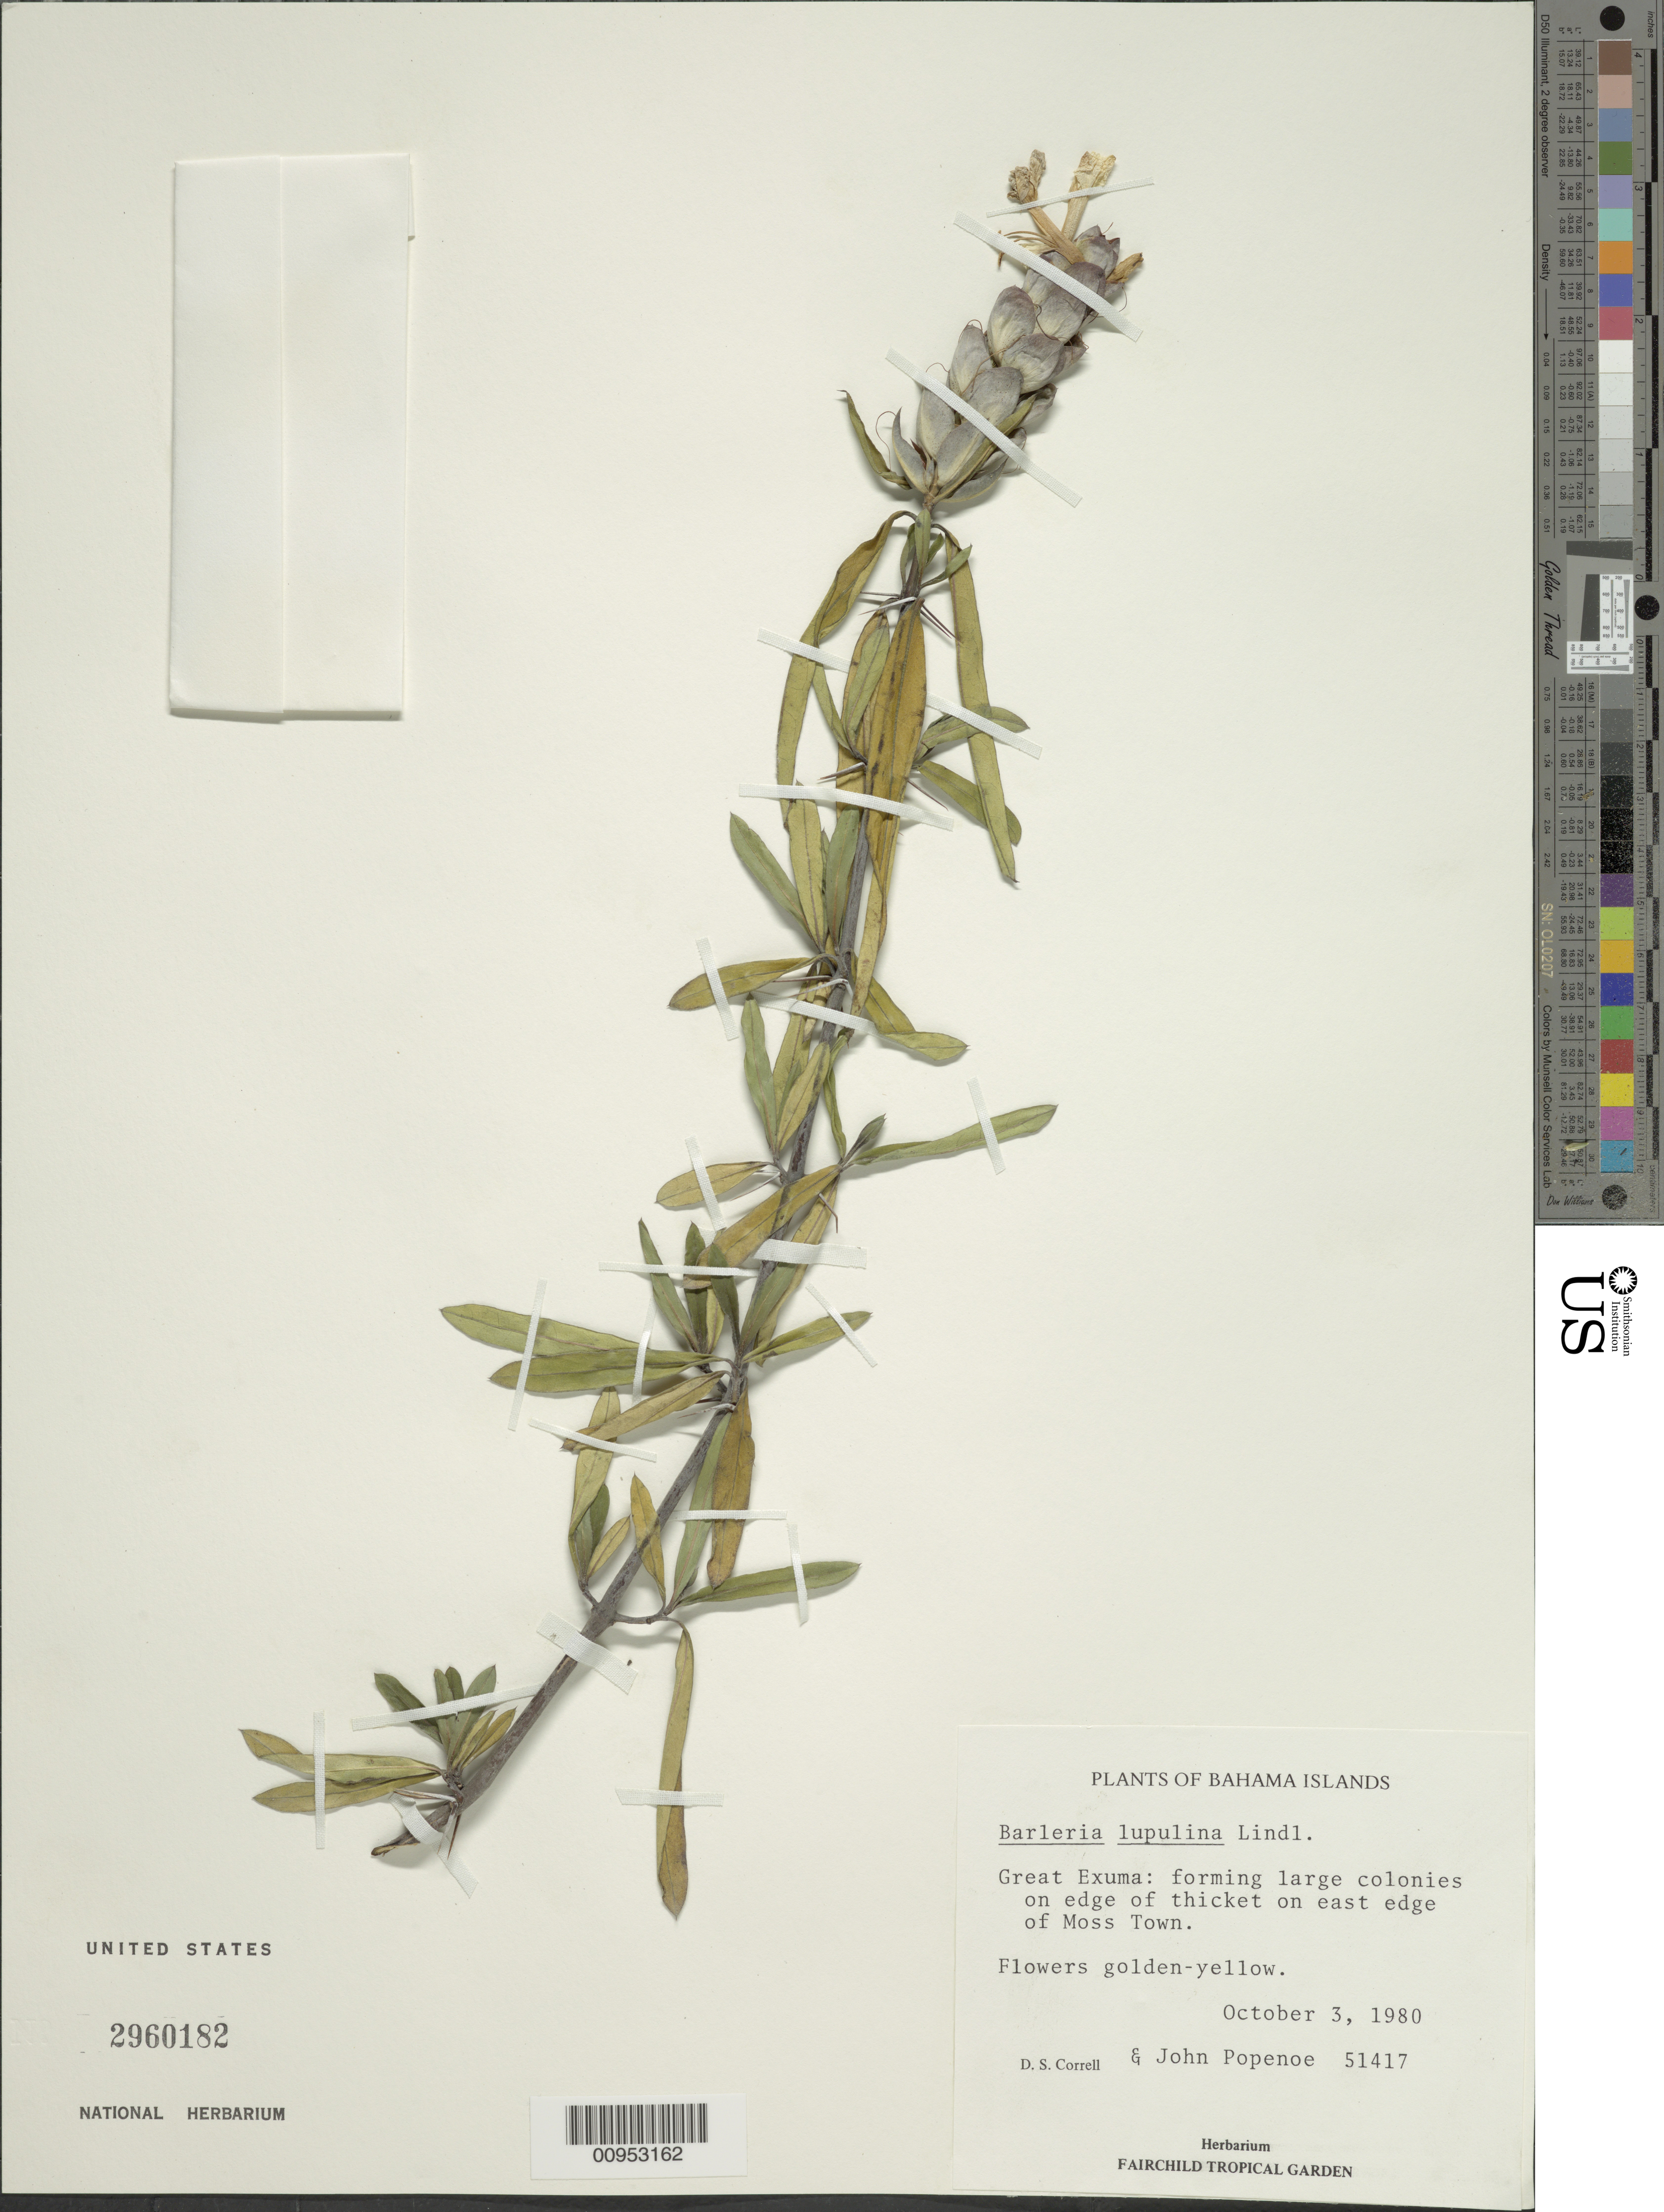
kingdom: Plantae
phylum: Tracheophyta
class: Magnoliopsida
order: Lamiales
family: Acanthaceae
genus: Barleria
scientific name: Barleria lupulina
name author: Lindl.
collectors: D. S. Correll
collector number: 51417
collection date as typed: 03 Oct 1980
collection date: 1980-10-03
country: Bahamas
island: Great Exuma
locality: Moss Town, east edge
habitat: Forming large colonies on edge of thicket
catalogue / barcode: US 2960182